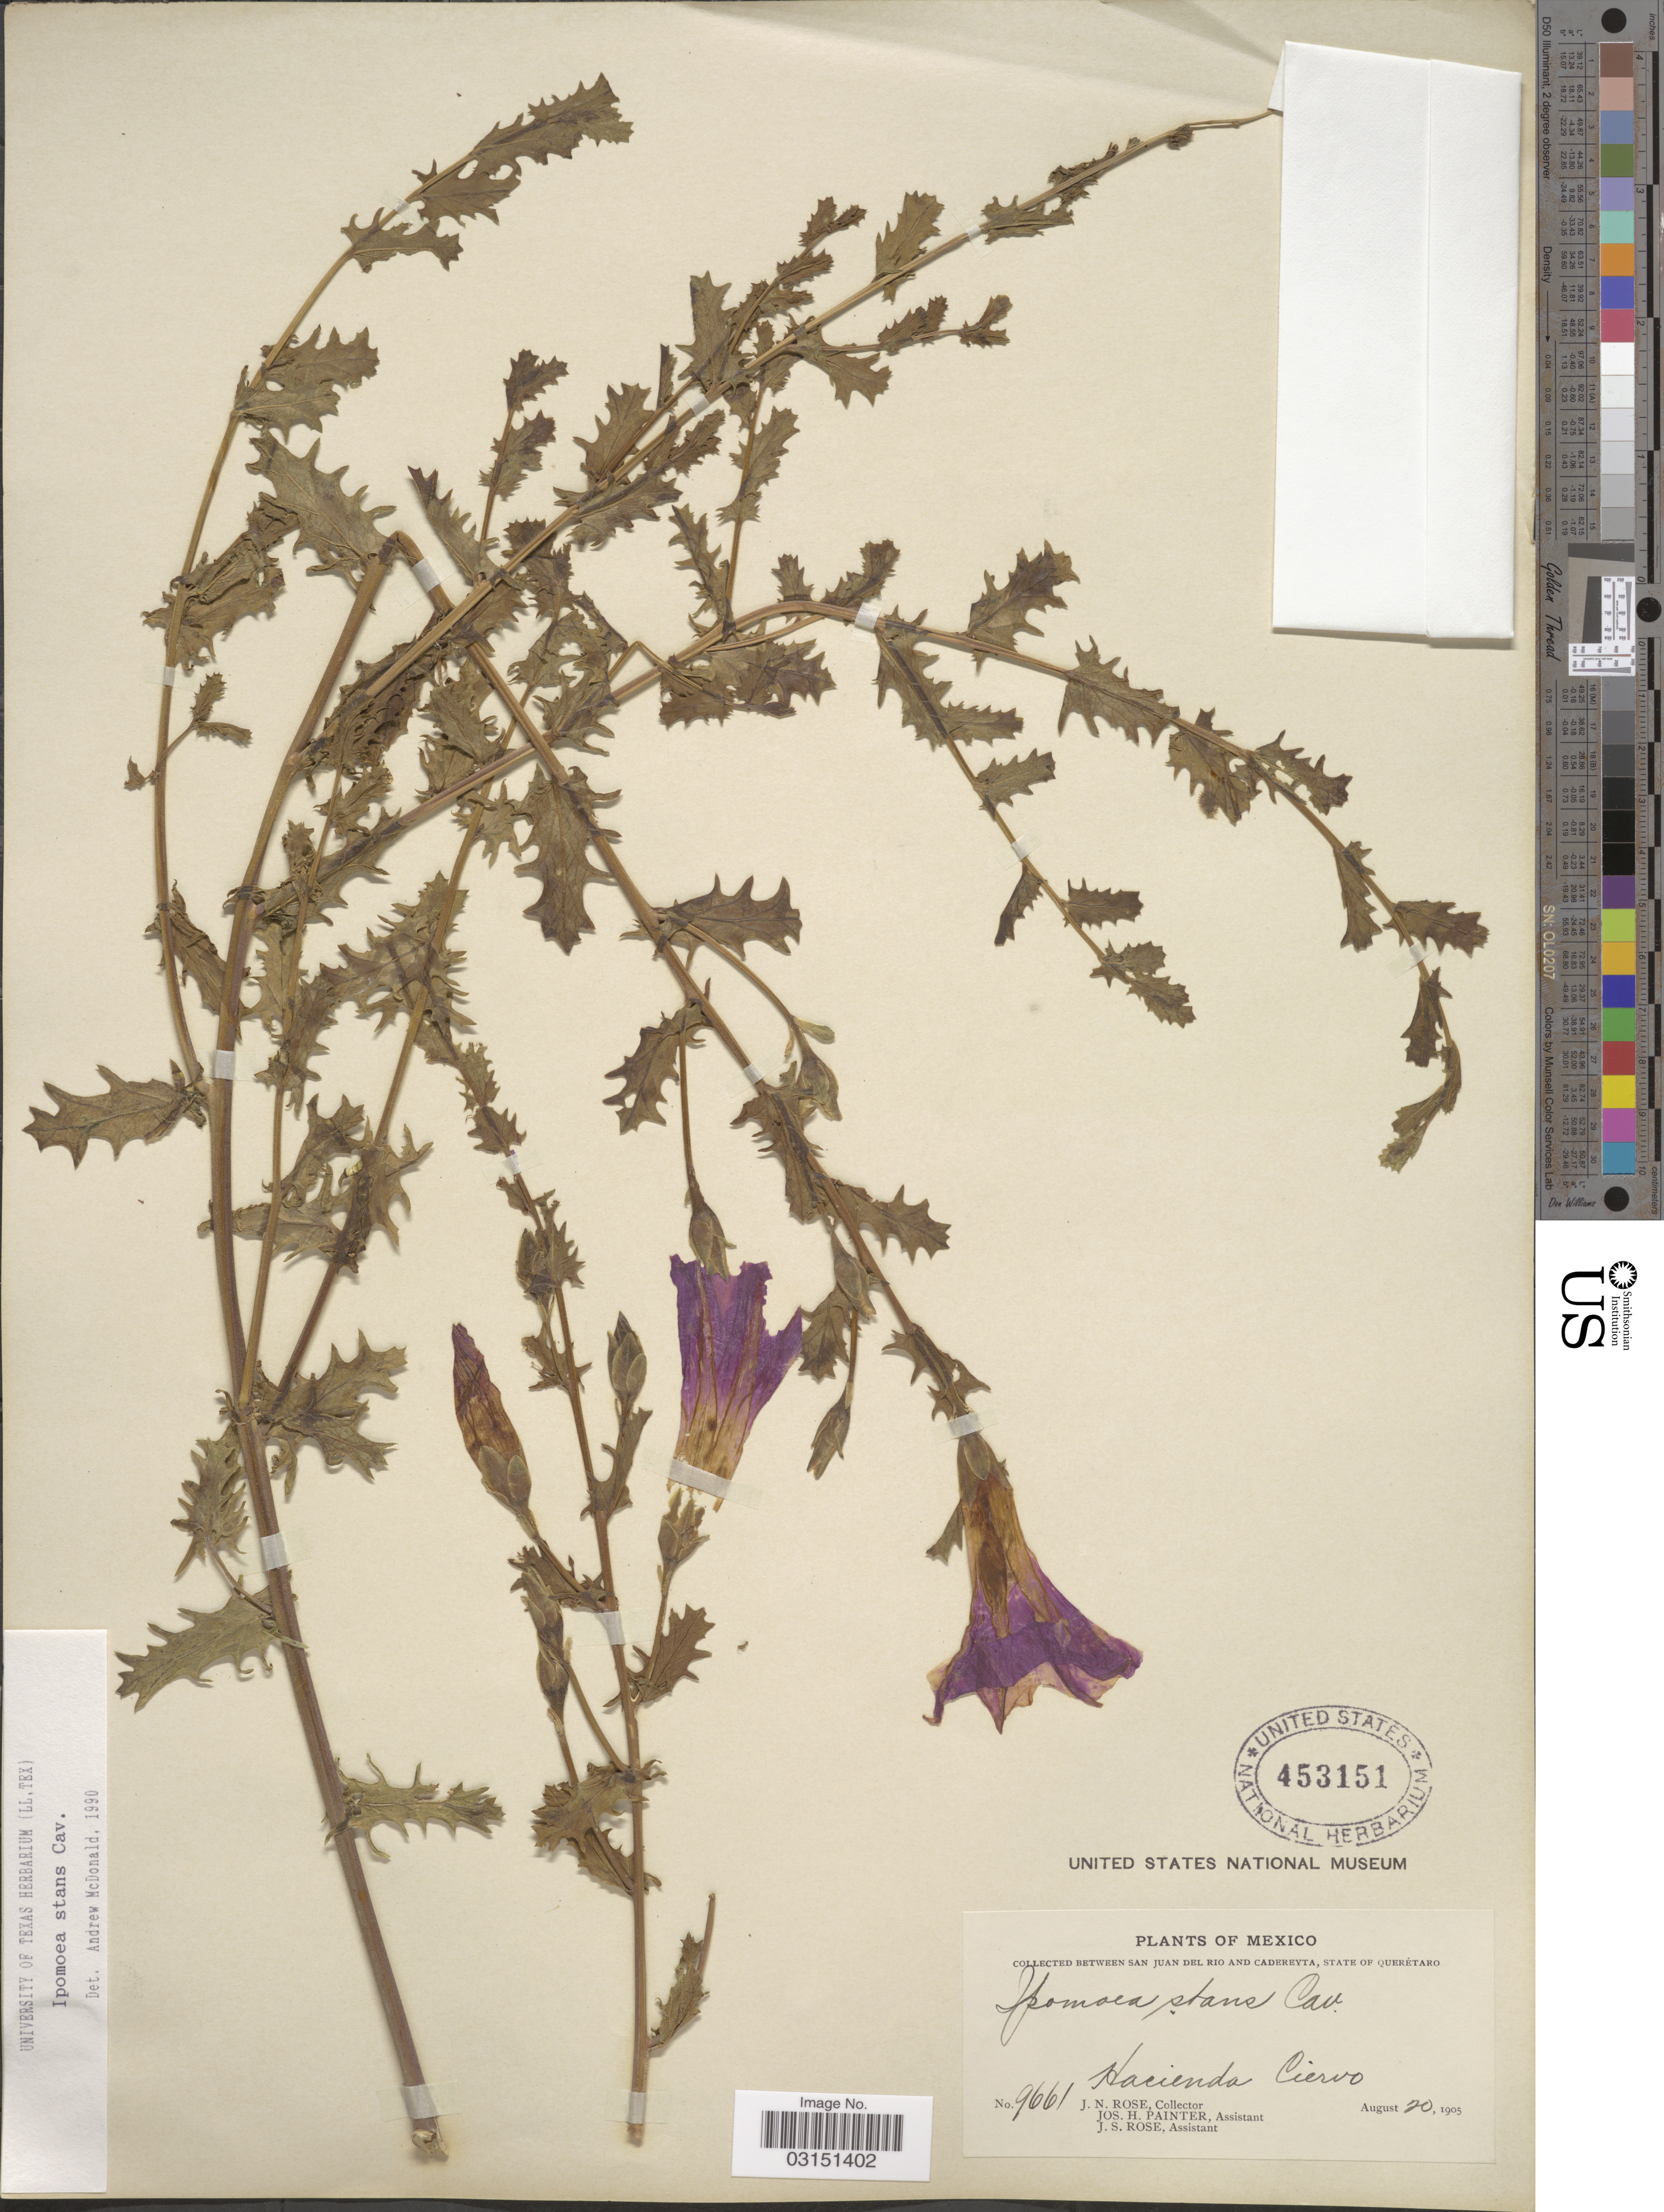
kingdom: Plantae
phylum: Tracheophyta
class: Magnoliopsida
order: Solanales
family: Convolvulaceae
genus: Ipomoea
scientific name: Ipomoea stans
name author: Cav.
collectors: J. N. Rose, J. H. Painter & J. S. Rose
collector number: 9661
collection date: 1905-08-20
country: Mexico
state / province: Querétaro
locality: Between San Juan del Rio and Cadereyta. Hacienda Ciervo.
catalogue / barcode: US 453151